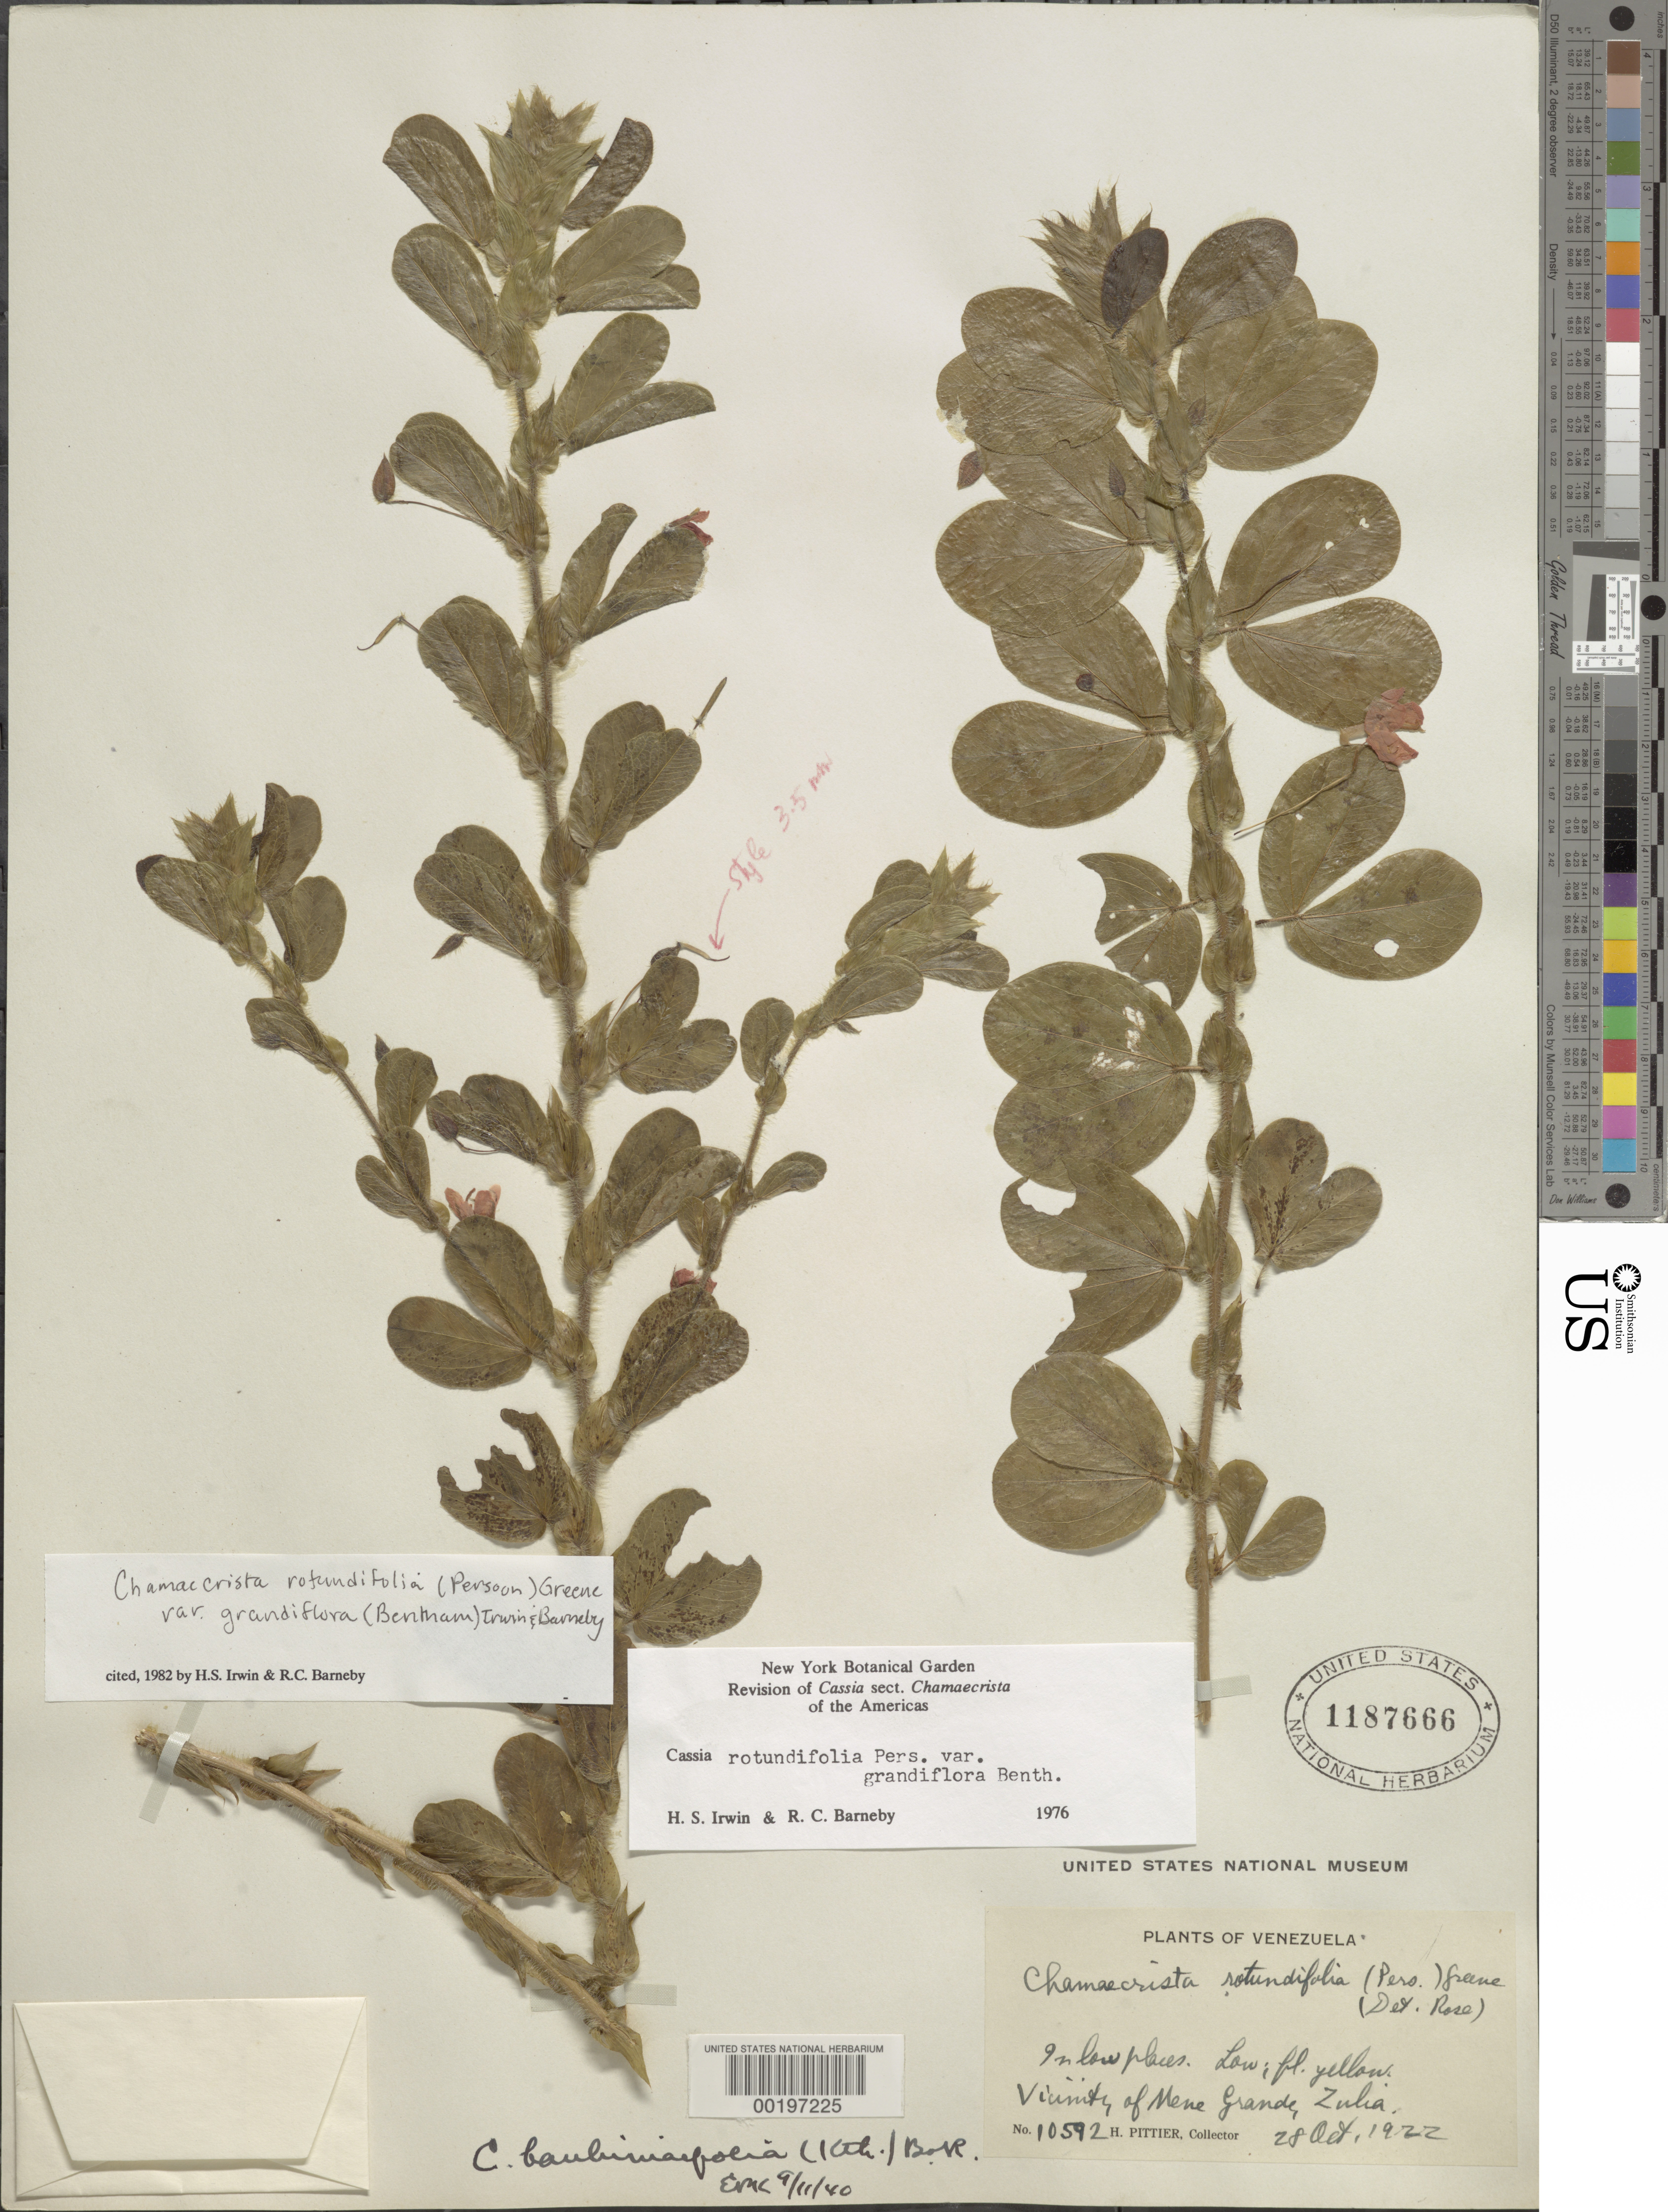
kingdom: Plantae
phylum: Tracheophyta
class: Magnoliopsida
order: Fabales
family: Fabaceae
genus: Chamaecrista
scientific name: Chamaecrista rotundifolia var. grandiflora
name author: (Benth.) H.S. Irwin & Barneby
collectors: H. F. Pittier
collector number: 10592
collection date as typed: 28 Oct 1922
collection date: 1922-10-28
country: Venezuela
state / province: Zulia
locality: Vicinity of mene grande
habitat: In low places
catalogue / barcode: US 1187666